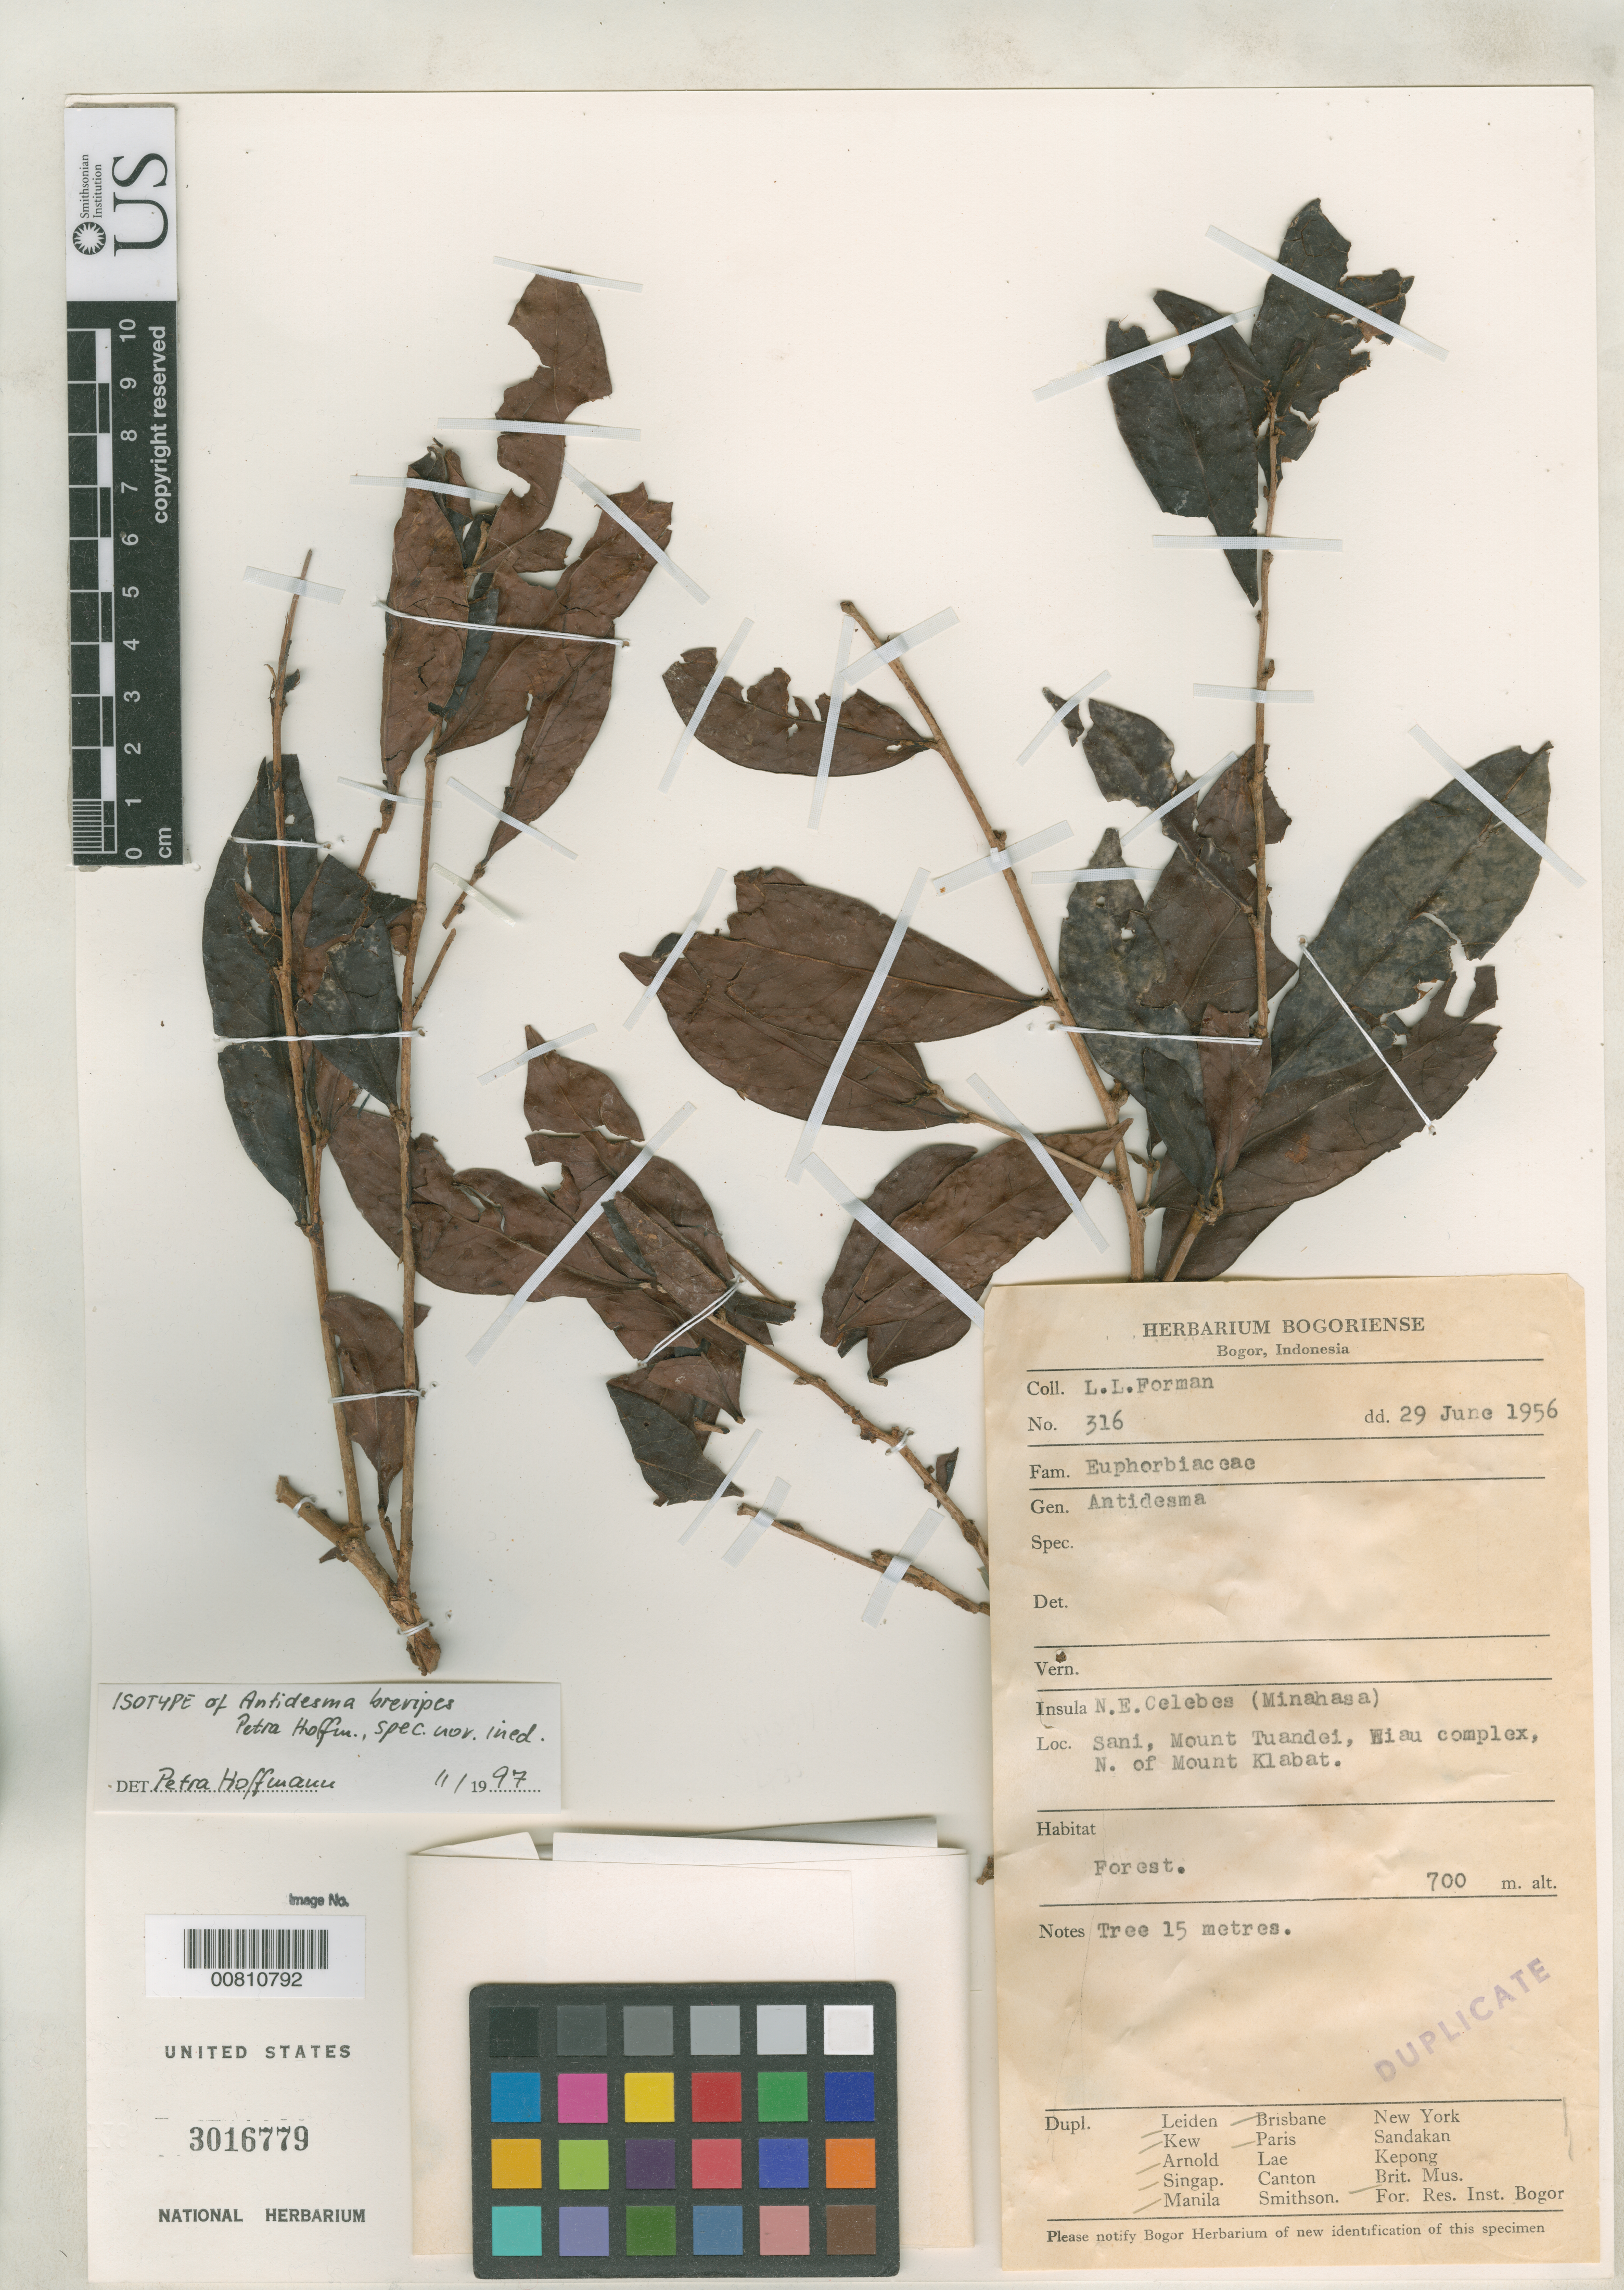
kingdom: Plantae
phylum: Tracheophyta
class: Magnoliopsida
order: Malpighiales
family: Phyllanthaceae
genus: Antidesma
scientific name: Antidesma brevipes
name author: Petra Hoffm.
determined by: Hoffmann, P.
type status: Isotype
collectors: L. Forman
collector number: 316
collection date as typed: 29 Jun 1956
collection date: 1956-06-29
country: Indonesia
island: Sulawesi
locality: N.E. Celebes (Minahasa). Sani, Mount Tuandei, Wiau complex, N. of Mount Klabat.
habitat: Forest.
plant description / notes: Holotype at K.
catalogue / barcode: US 3016779